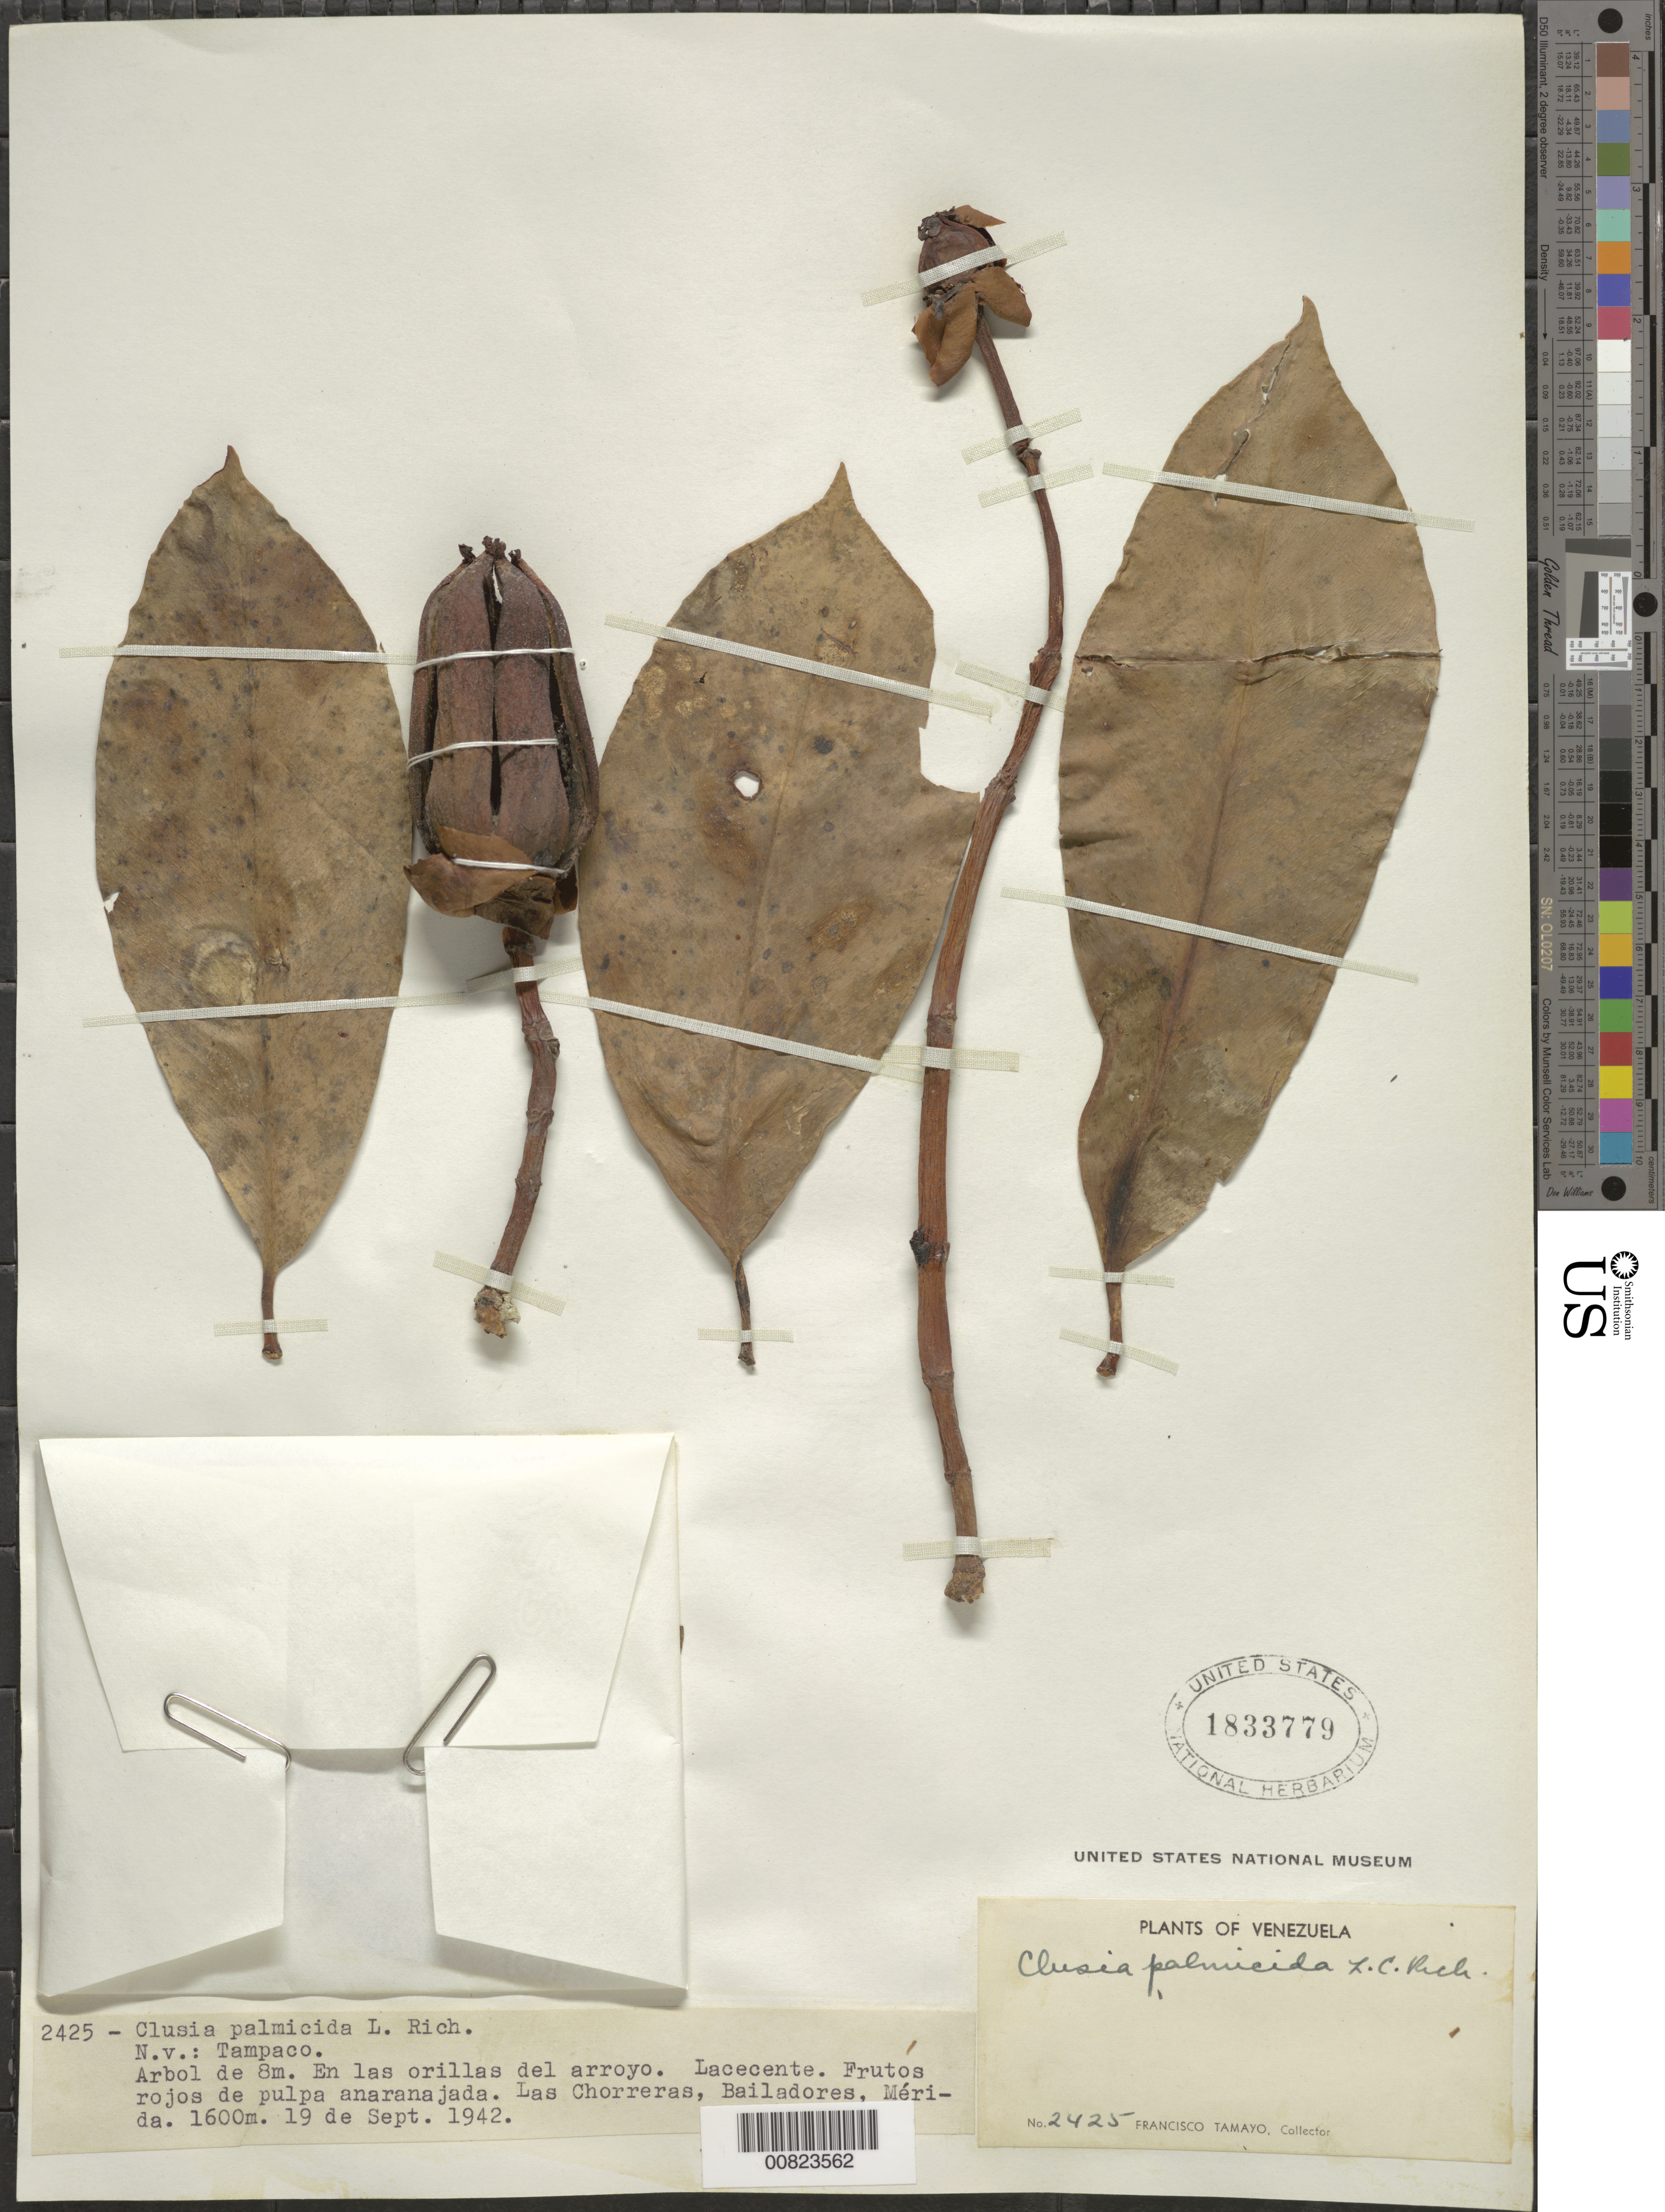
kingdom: Plantae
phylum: Tracheophyta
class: Magnoliopsida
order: Malpighiales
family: Clusiaceae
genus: Clusia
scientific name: Clusia palmicida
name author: Rich.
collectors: F. Tamayo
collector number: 2425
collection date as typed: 19-Sep-42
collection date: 1942-09-19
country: Venezuela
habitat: Orillas del arroyo, Las Chorreras, Bailadores, Merida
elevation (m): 1600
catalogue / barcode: US 1833779